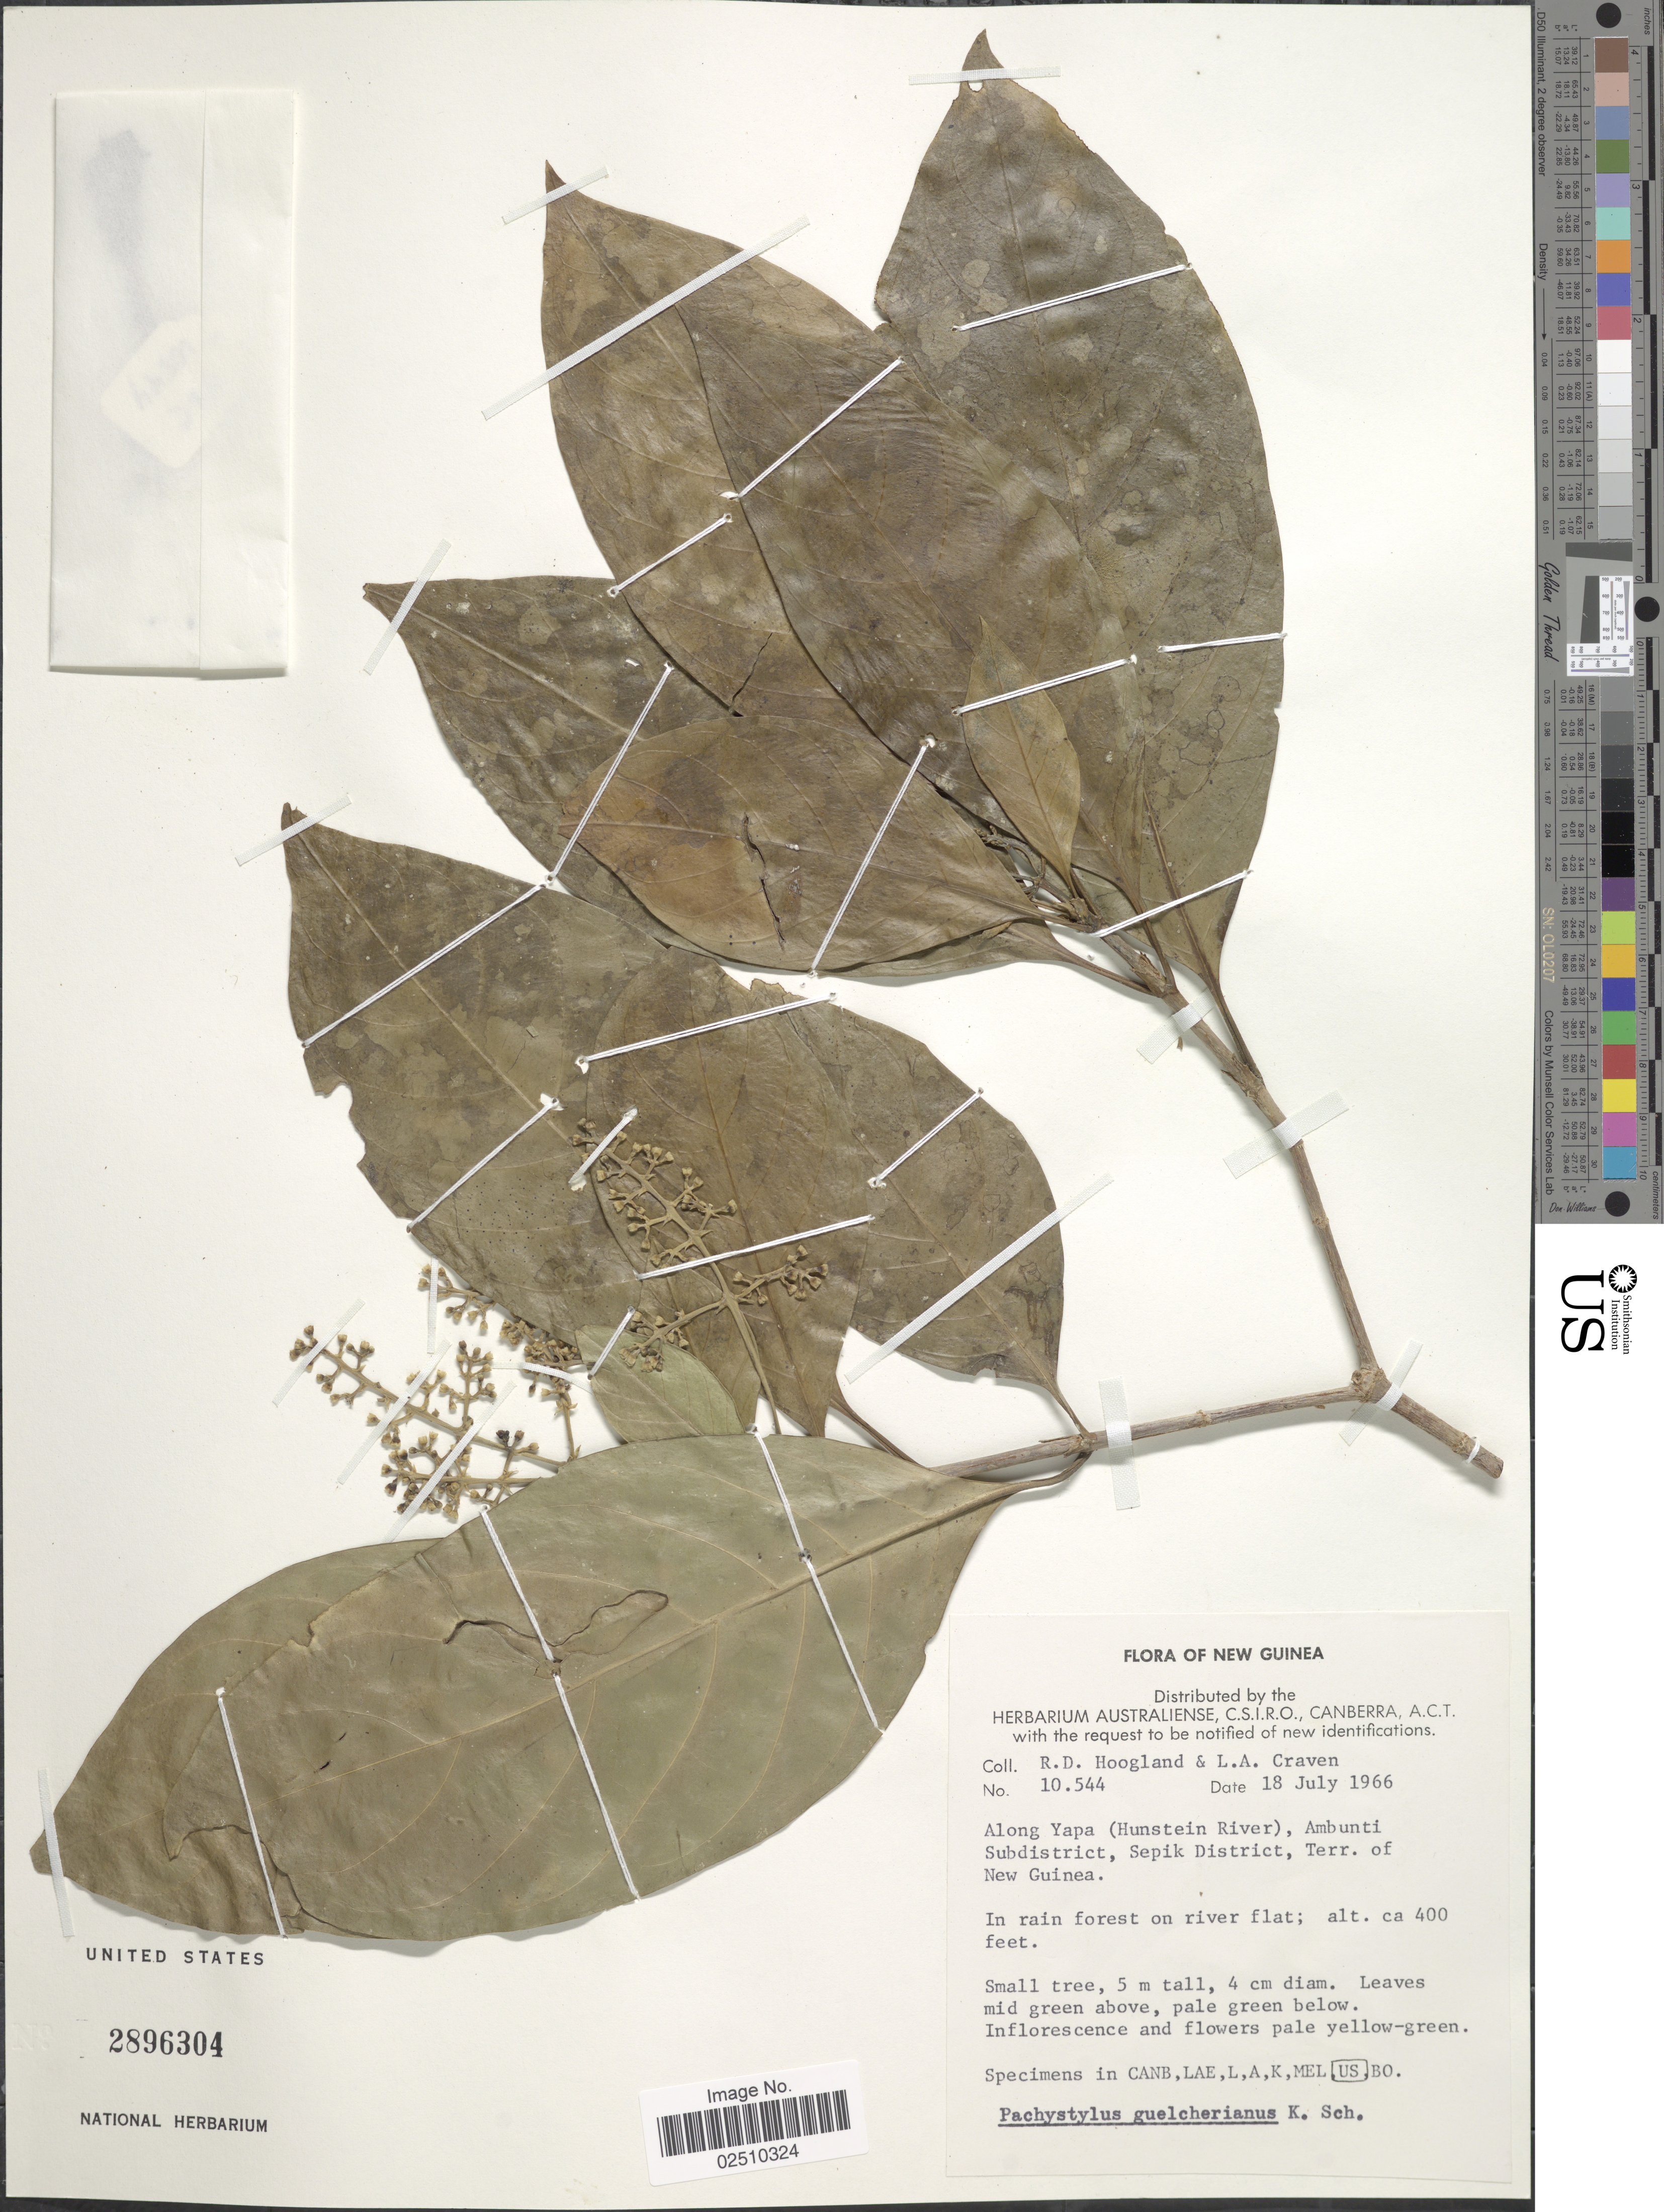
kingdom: Plantae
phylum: Tracheophyta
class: Magnoliopsida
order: Gentianales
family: Rubiaceae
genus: Pachystylus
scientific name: Pachystylus guelcherianus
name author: K. Schum.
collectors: R. D. Hoogland & L. A. Craven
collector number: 10544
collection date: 1966-07-18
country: Papua New Guinea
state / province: East Sepik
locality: New Guinea. Along Yapa (Hunstein River), Ambunti Subdistrict, Sepik District, Terr. of New Guinea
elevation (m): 122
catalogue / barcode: US 2896304